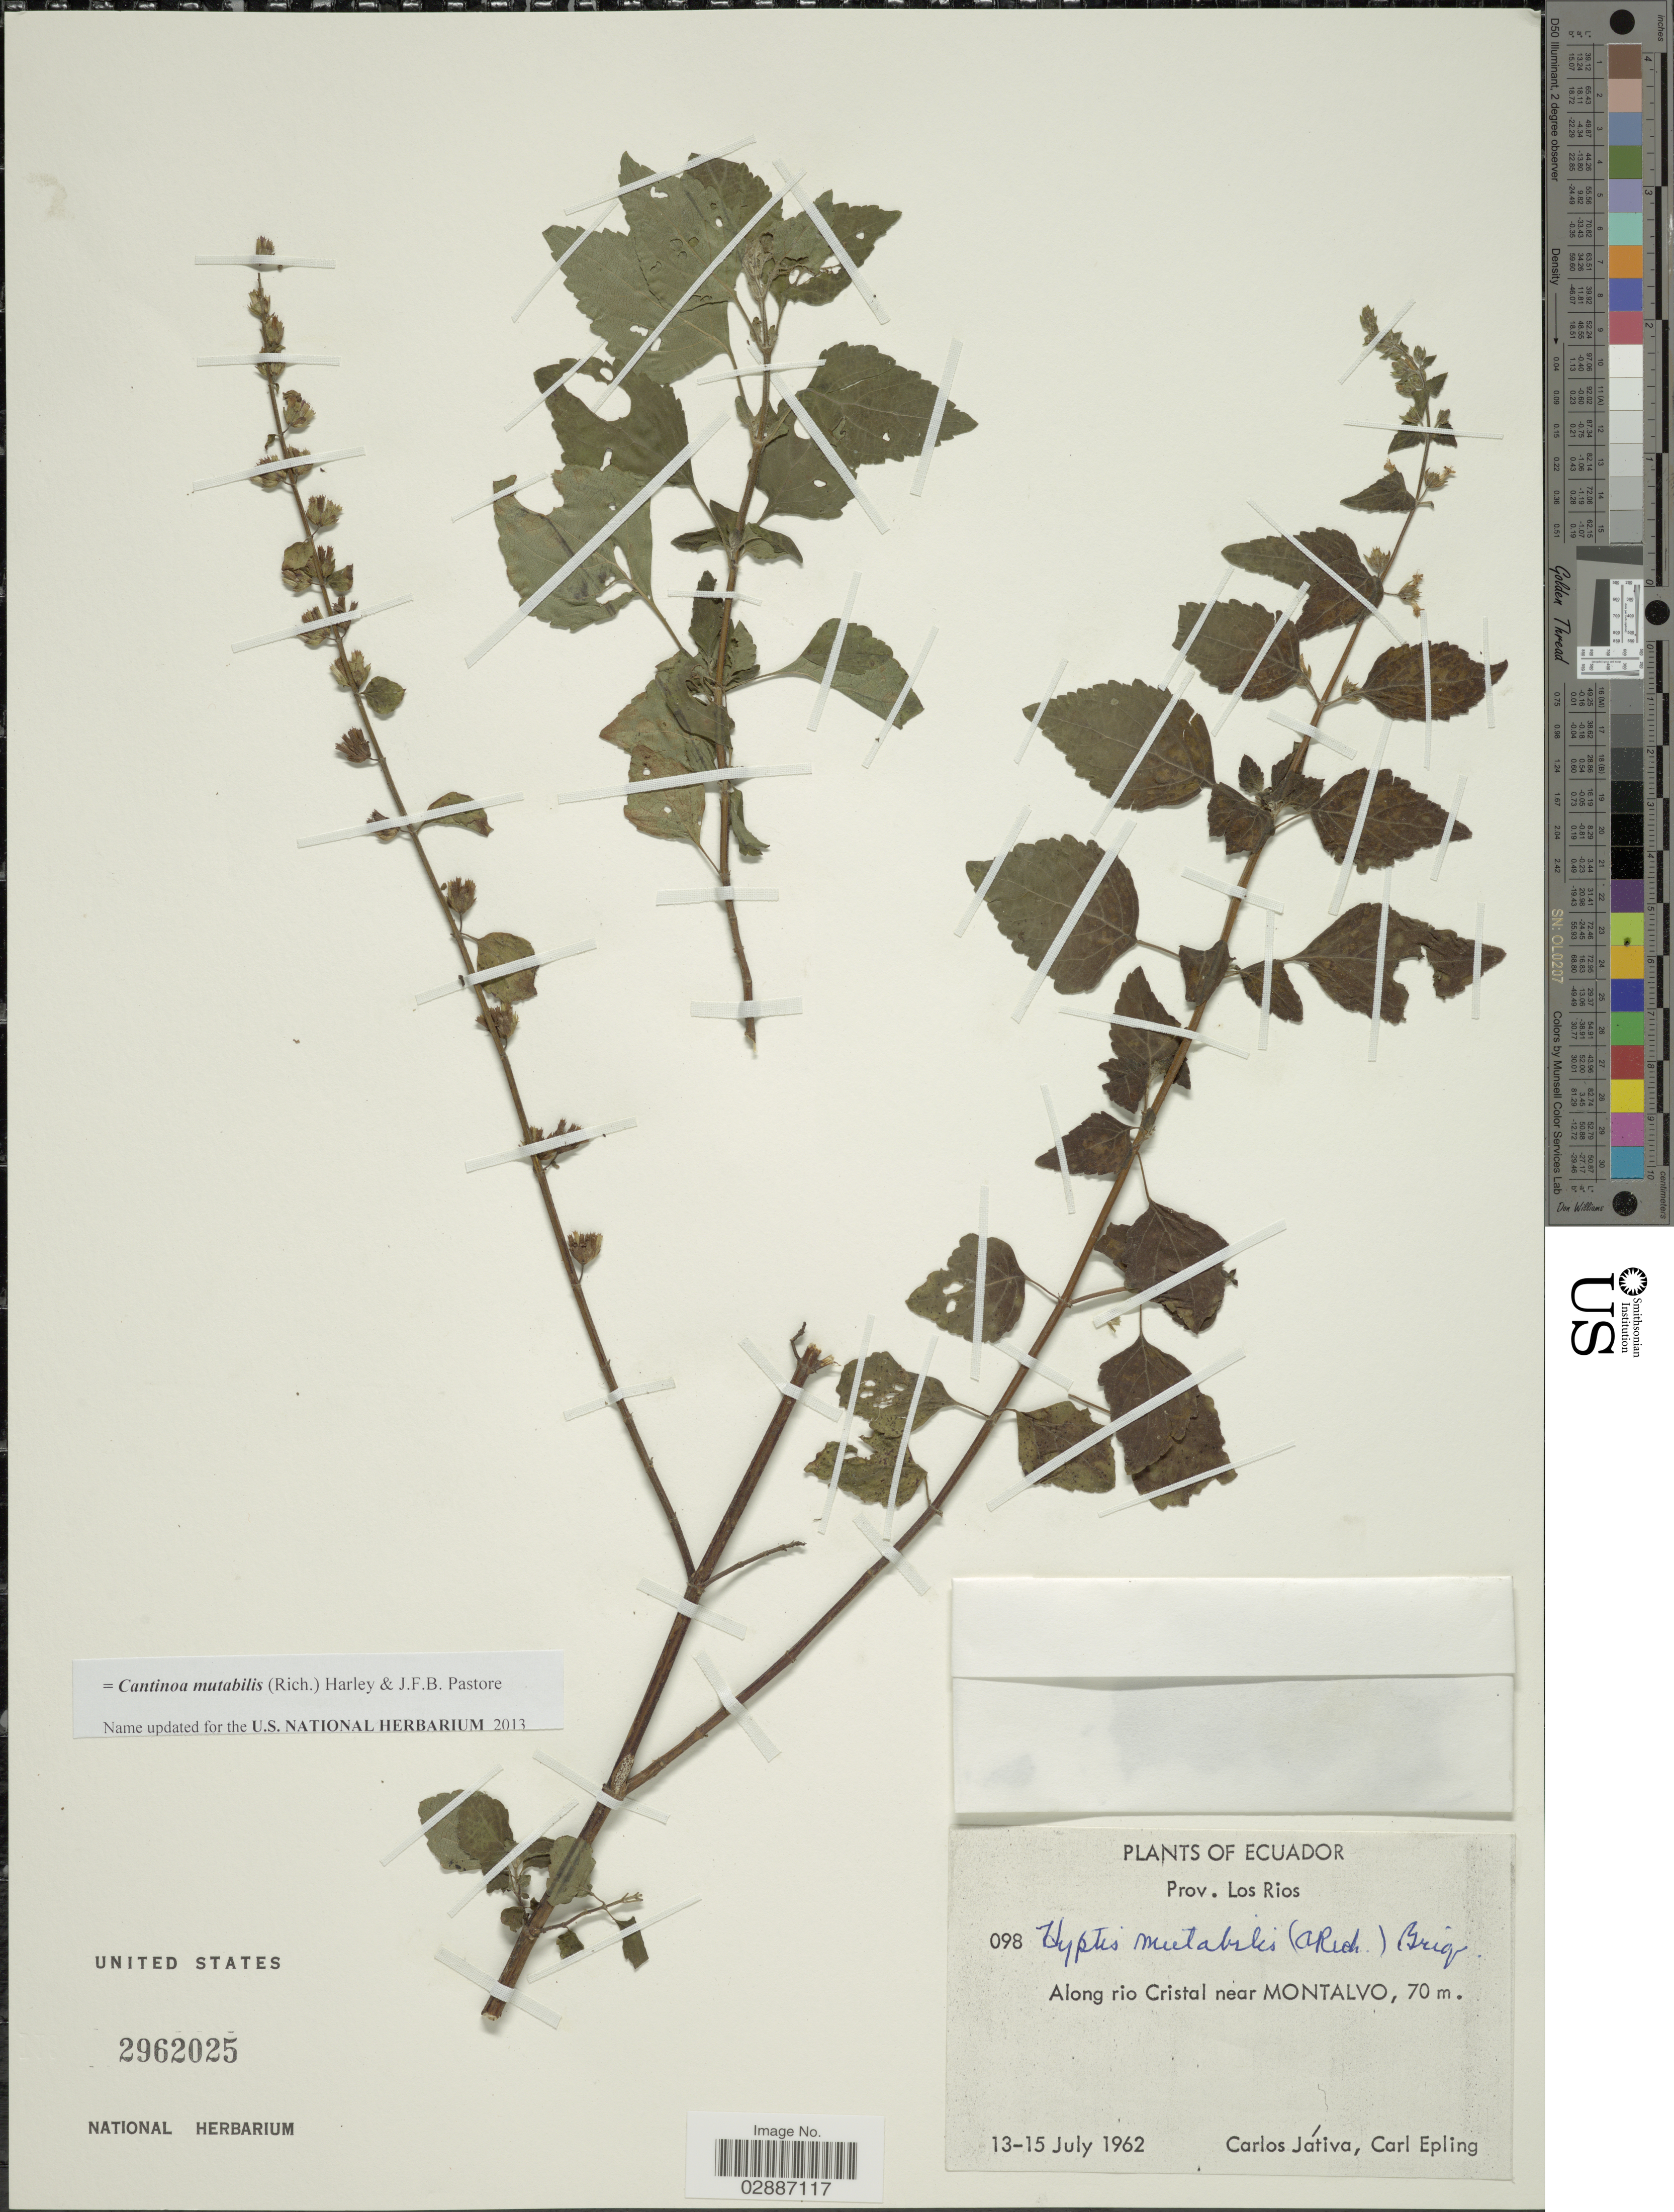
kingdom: Plantae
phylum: Tracheophyta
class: Magnoliopsida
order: Lamiales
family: Lamiaceae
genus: Cantinoa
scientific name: Cantinoa mutabilis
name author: (Epling) Harley & J.F.B. Pastore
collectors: C. D. Játiva & C. C. Epling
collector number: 098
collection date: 1962-07-13/1962-07-15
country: Ecuador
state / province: Los Ríos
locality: Along rio Cristal near Montalvo.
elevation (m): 70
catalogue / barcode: US 2962025